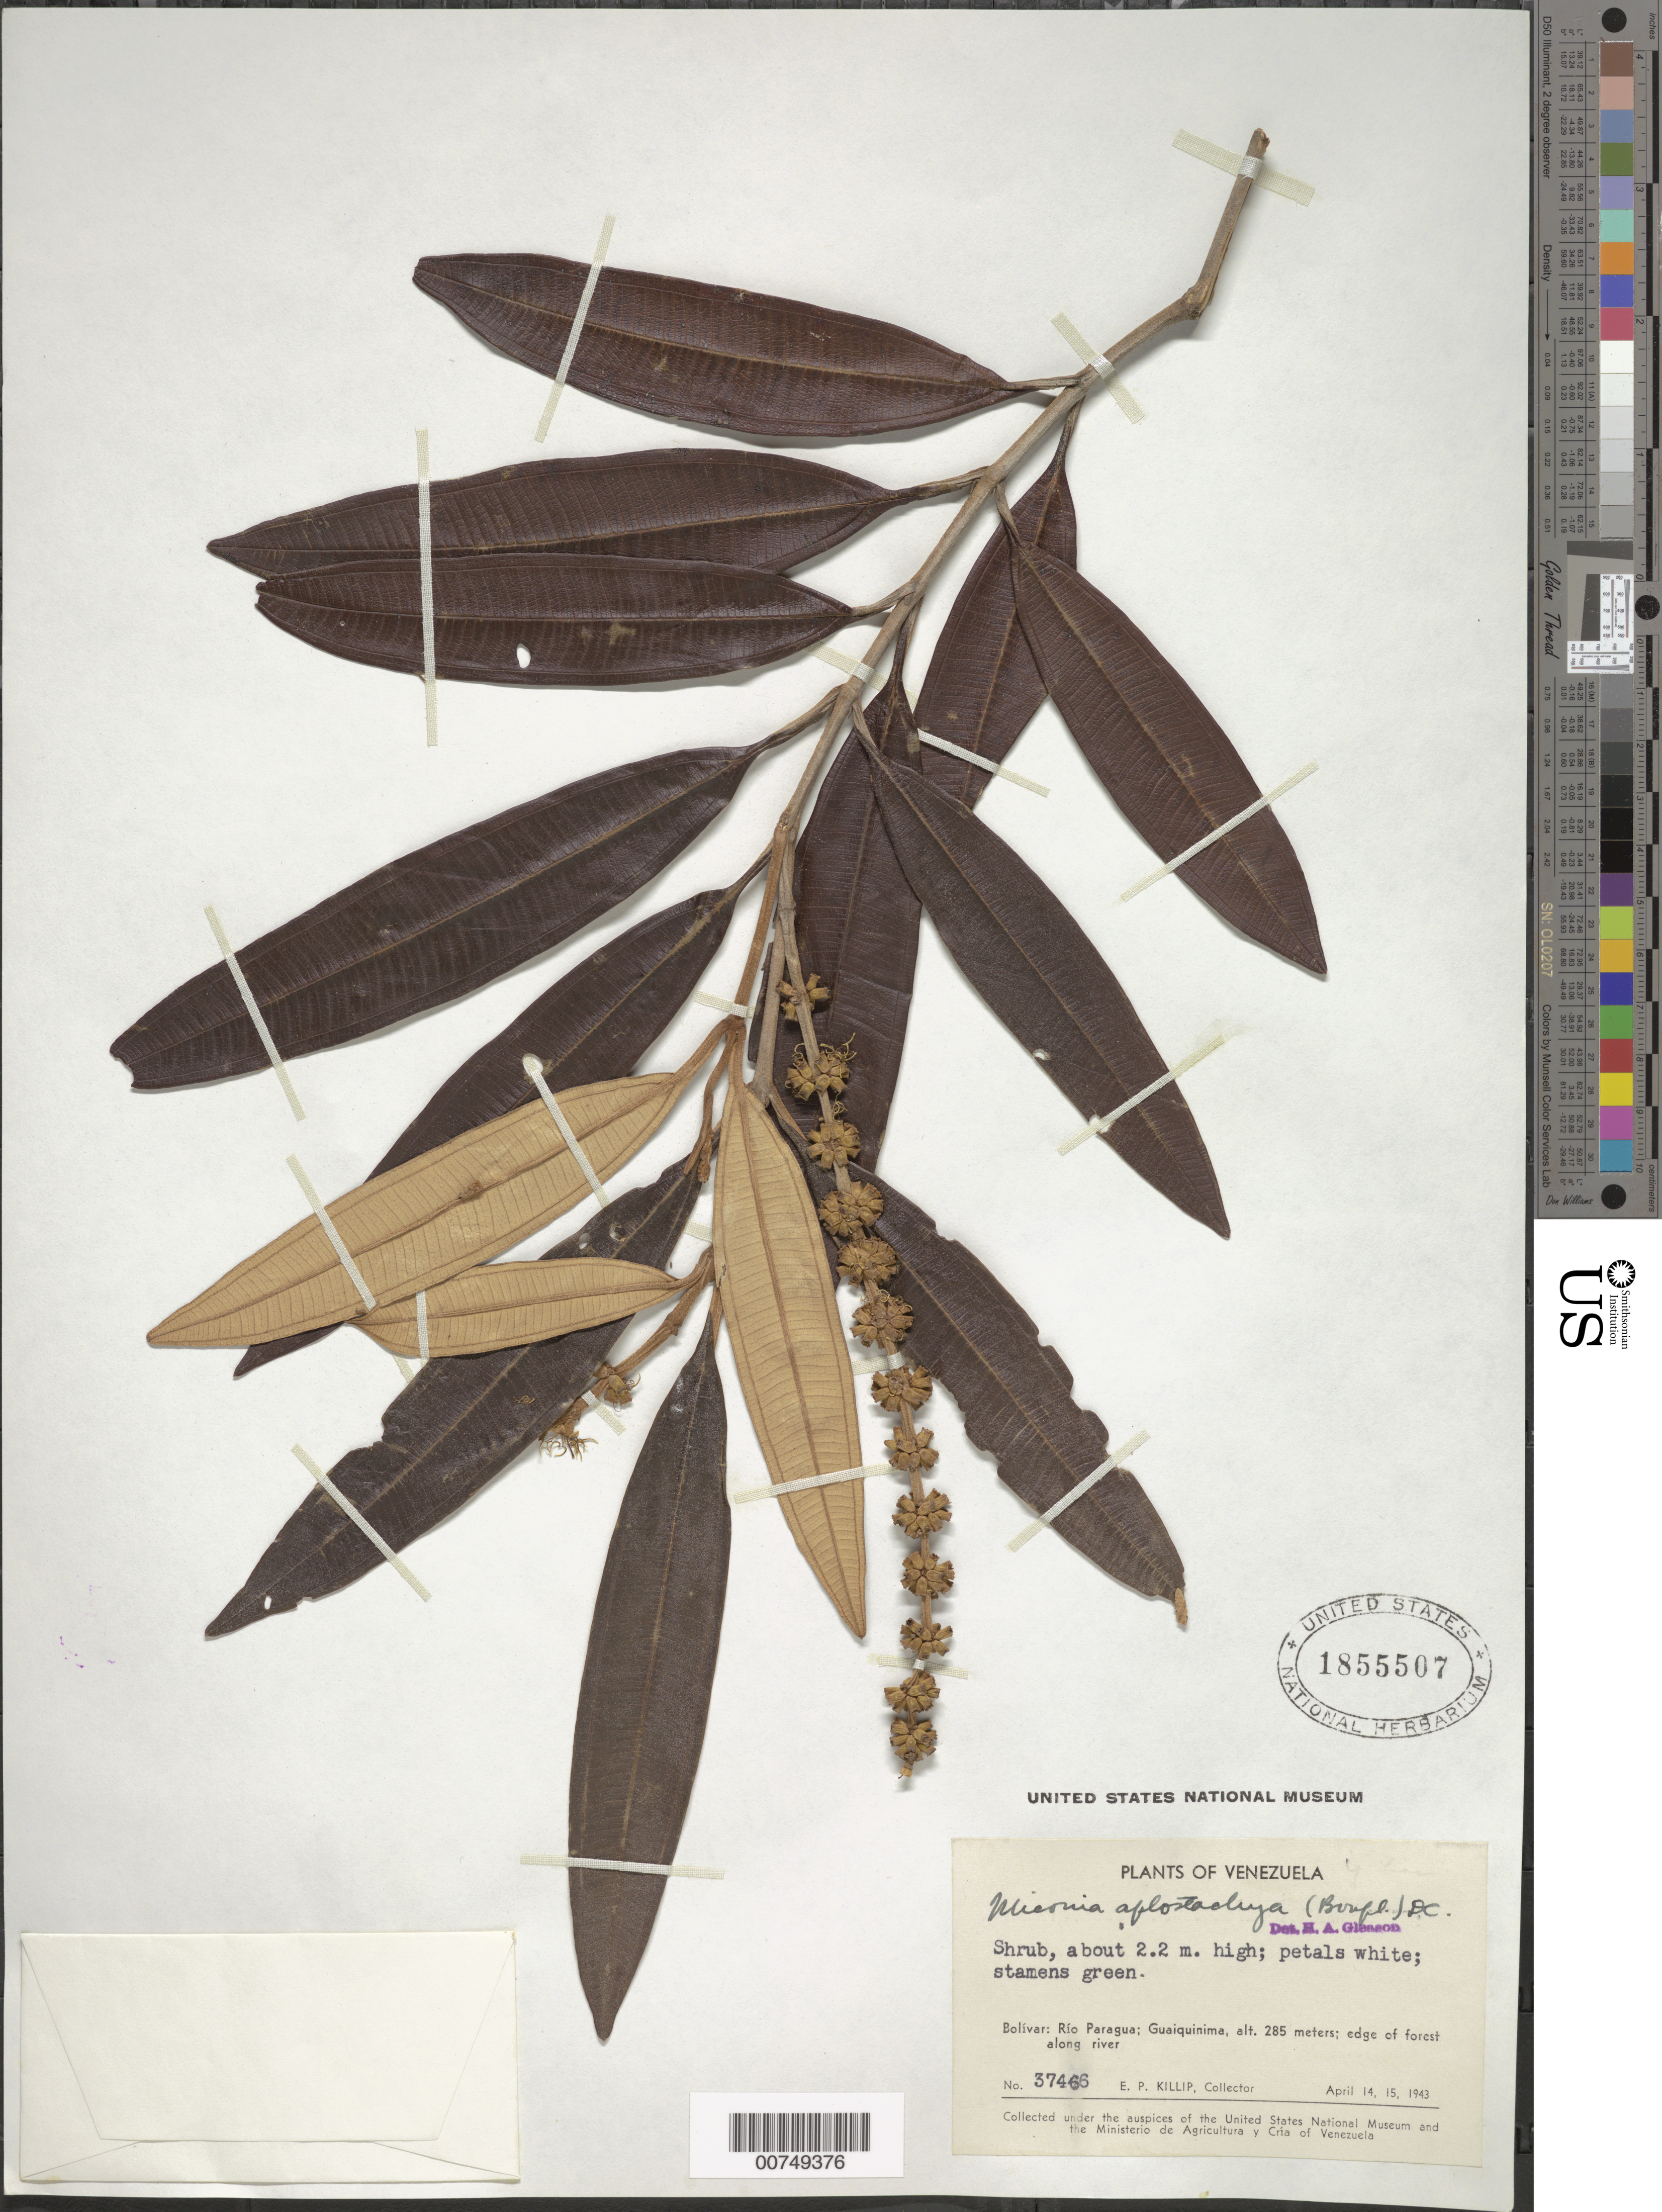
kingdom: Plantae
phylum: Tracheophyta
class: Magnoliopsida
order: Myrtales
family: Melastomataceae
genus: Miconia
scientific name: Miconia aplostachya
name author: (Bonpl.) DC.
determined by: Gleason, H. A.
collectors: E. P. Killip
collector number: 37466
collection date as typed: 14-Apr-43 to 15-Apr-43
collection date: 1943-04-14/1943-04-15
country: Venezuela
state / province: Bolívar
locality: Guaiquinima, Río Paragua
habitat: Edge of forest along river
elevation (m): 285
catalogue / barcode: US 1855507